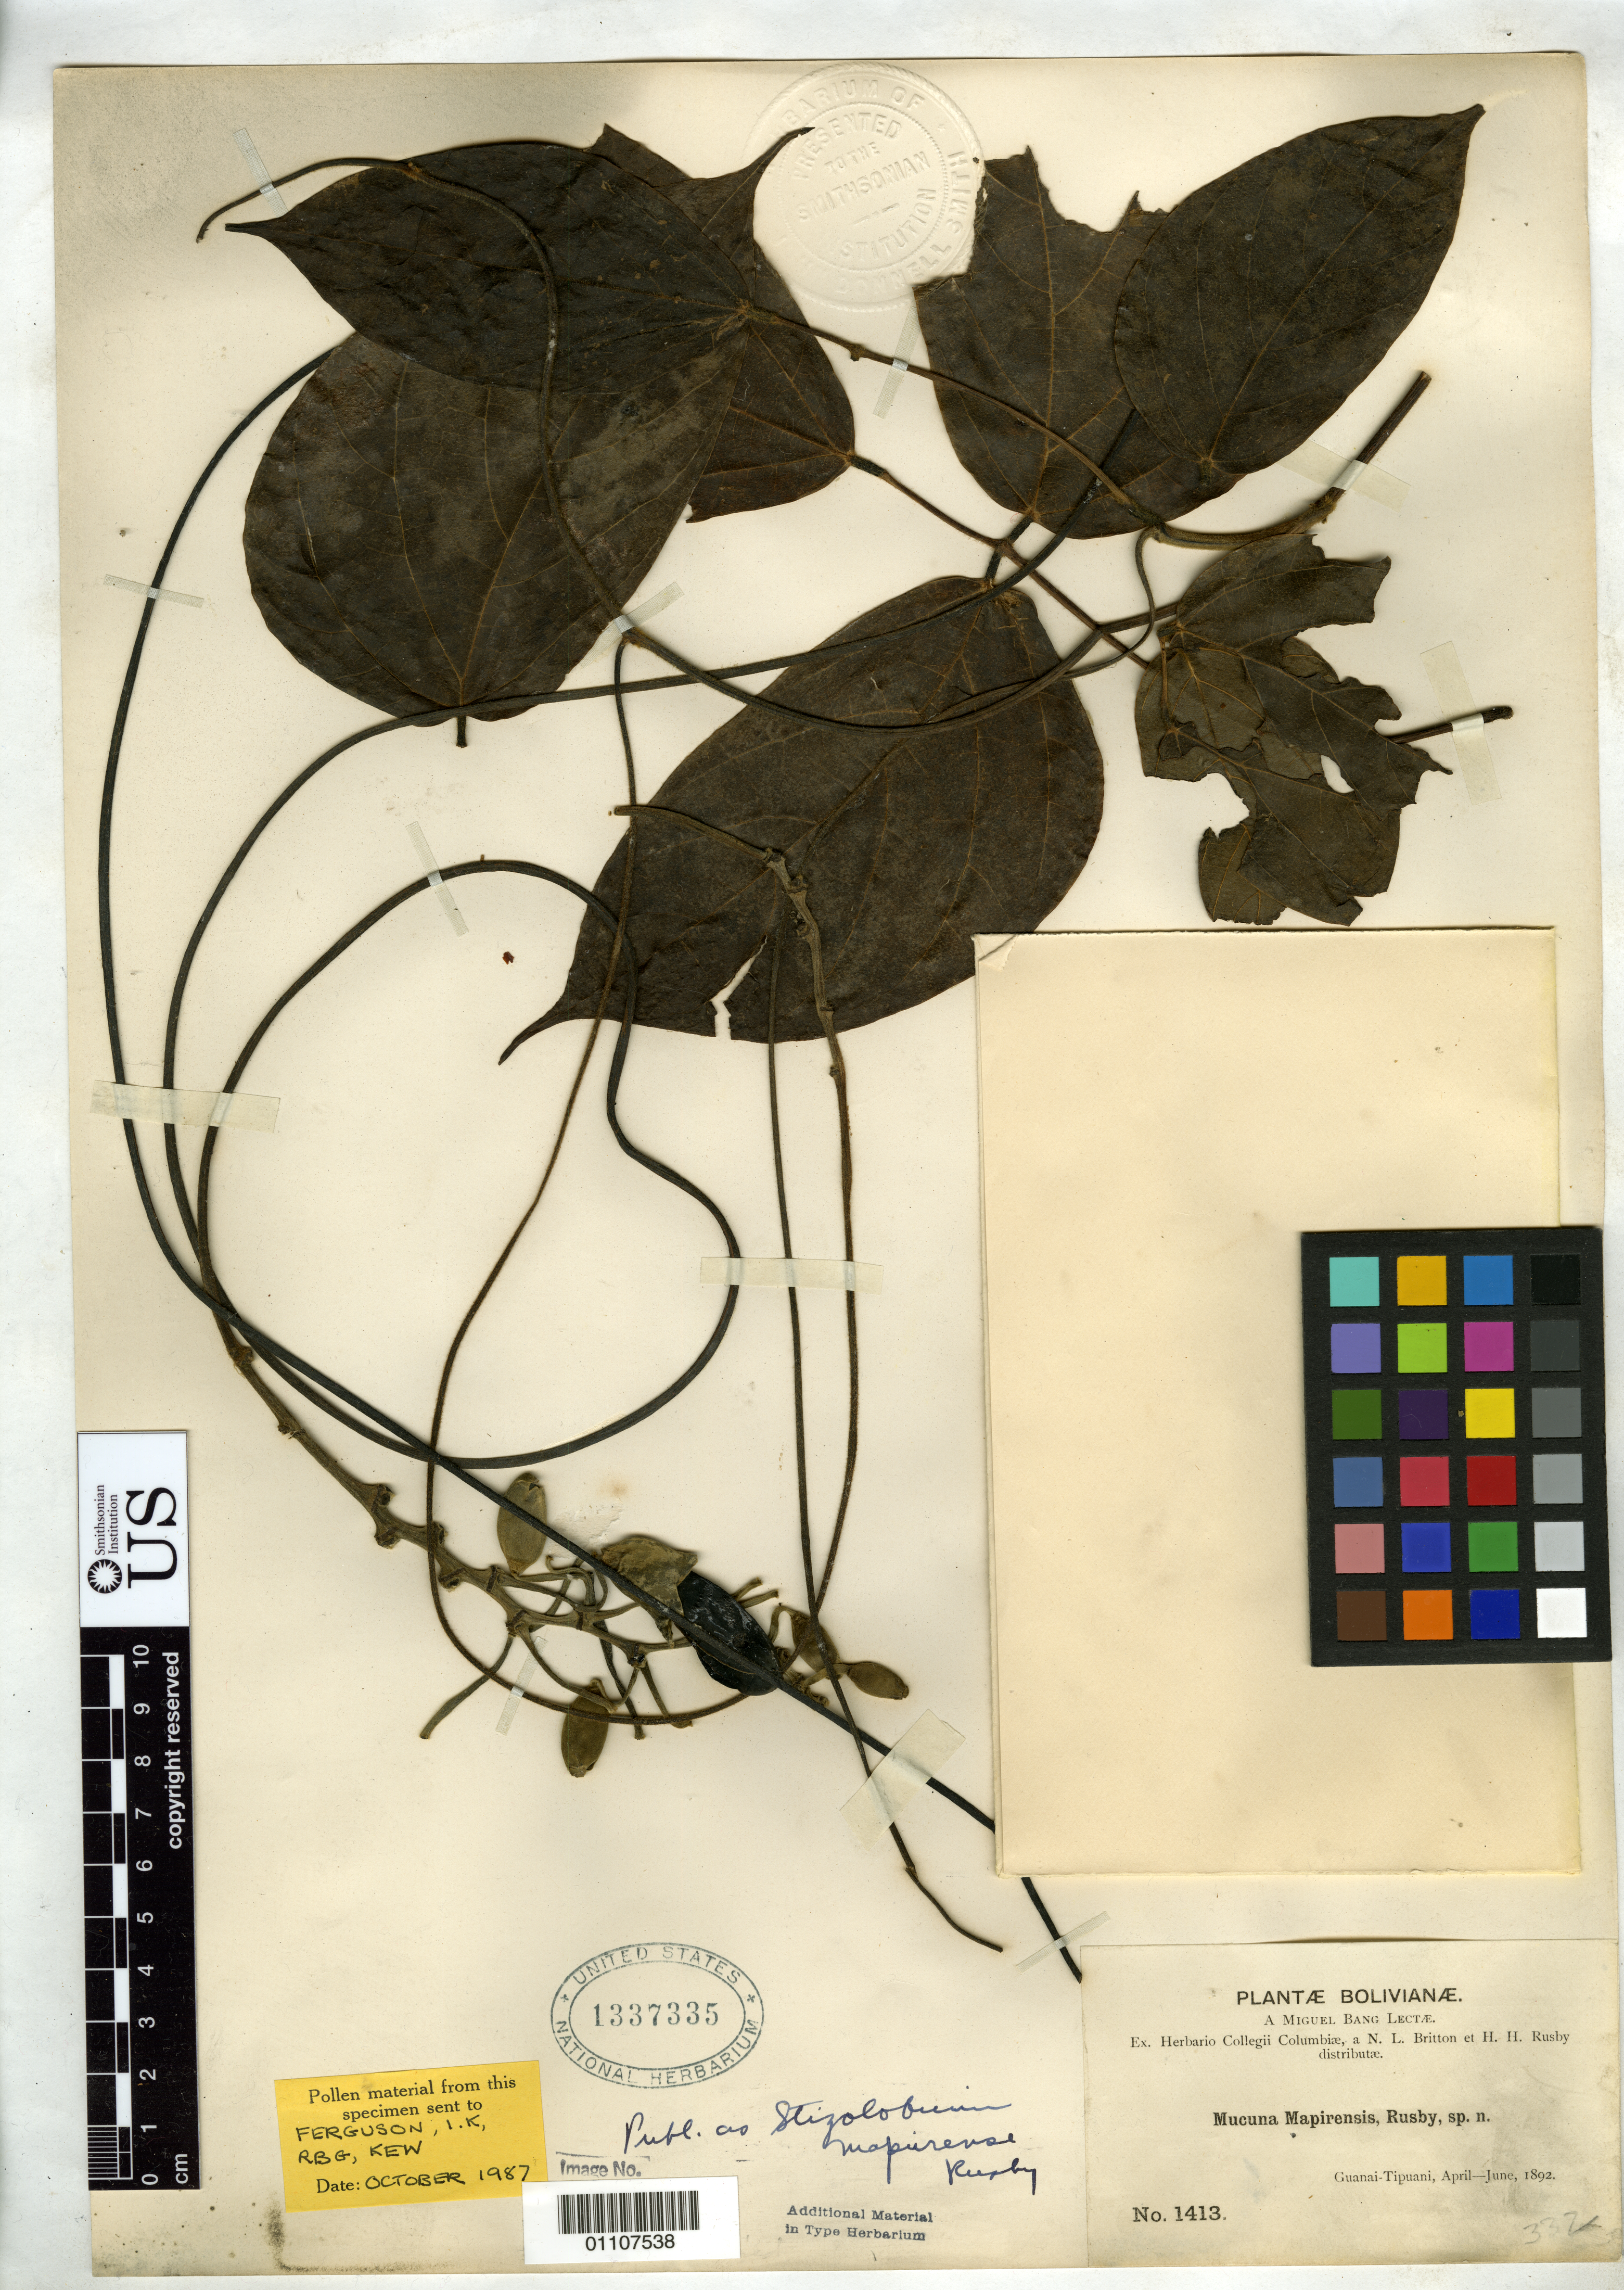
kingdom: Plantae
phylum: Tracheophyta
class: Magnoliopsida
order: Fabales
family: Fabaceae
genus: Stizolobium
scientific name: Stizolobium mapirense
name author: Rusby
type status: Type Collection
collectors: M. Bang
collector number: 1413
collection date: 1892-04/1892-06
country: Bolivia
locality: Guanai-Tipuani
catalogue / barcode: US 1337335